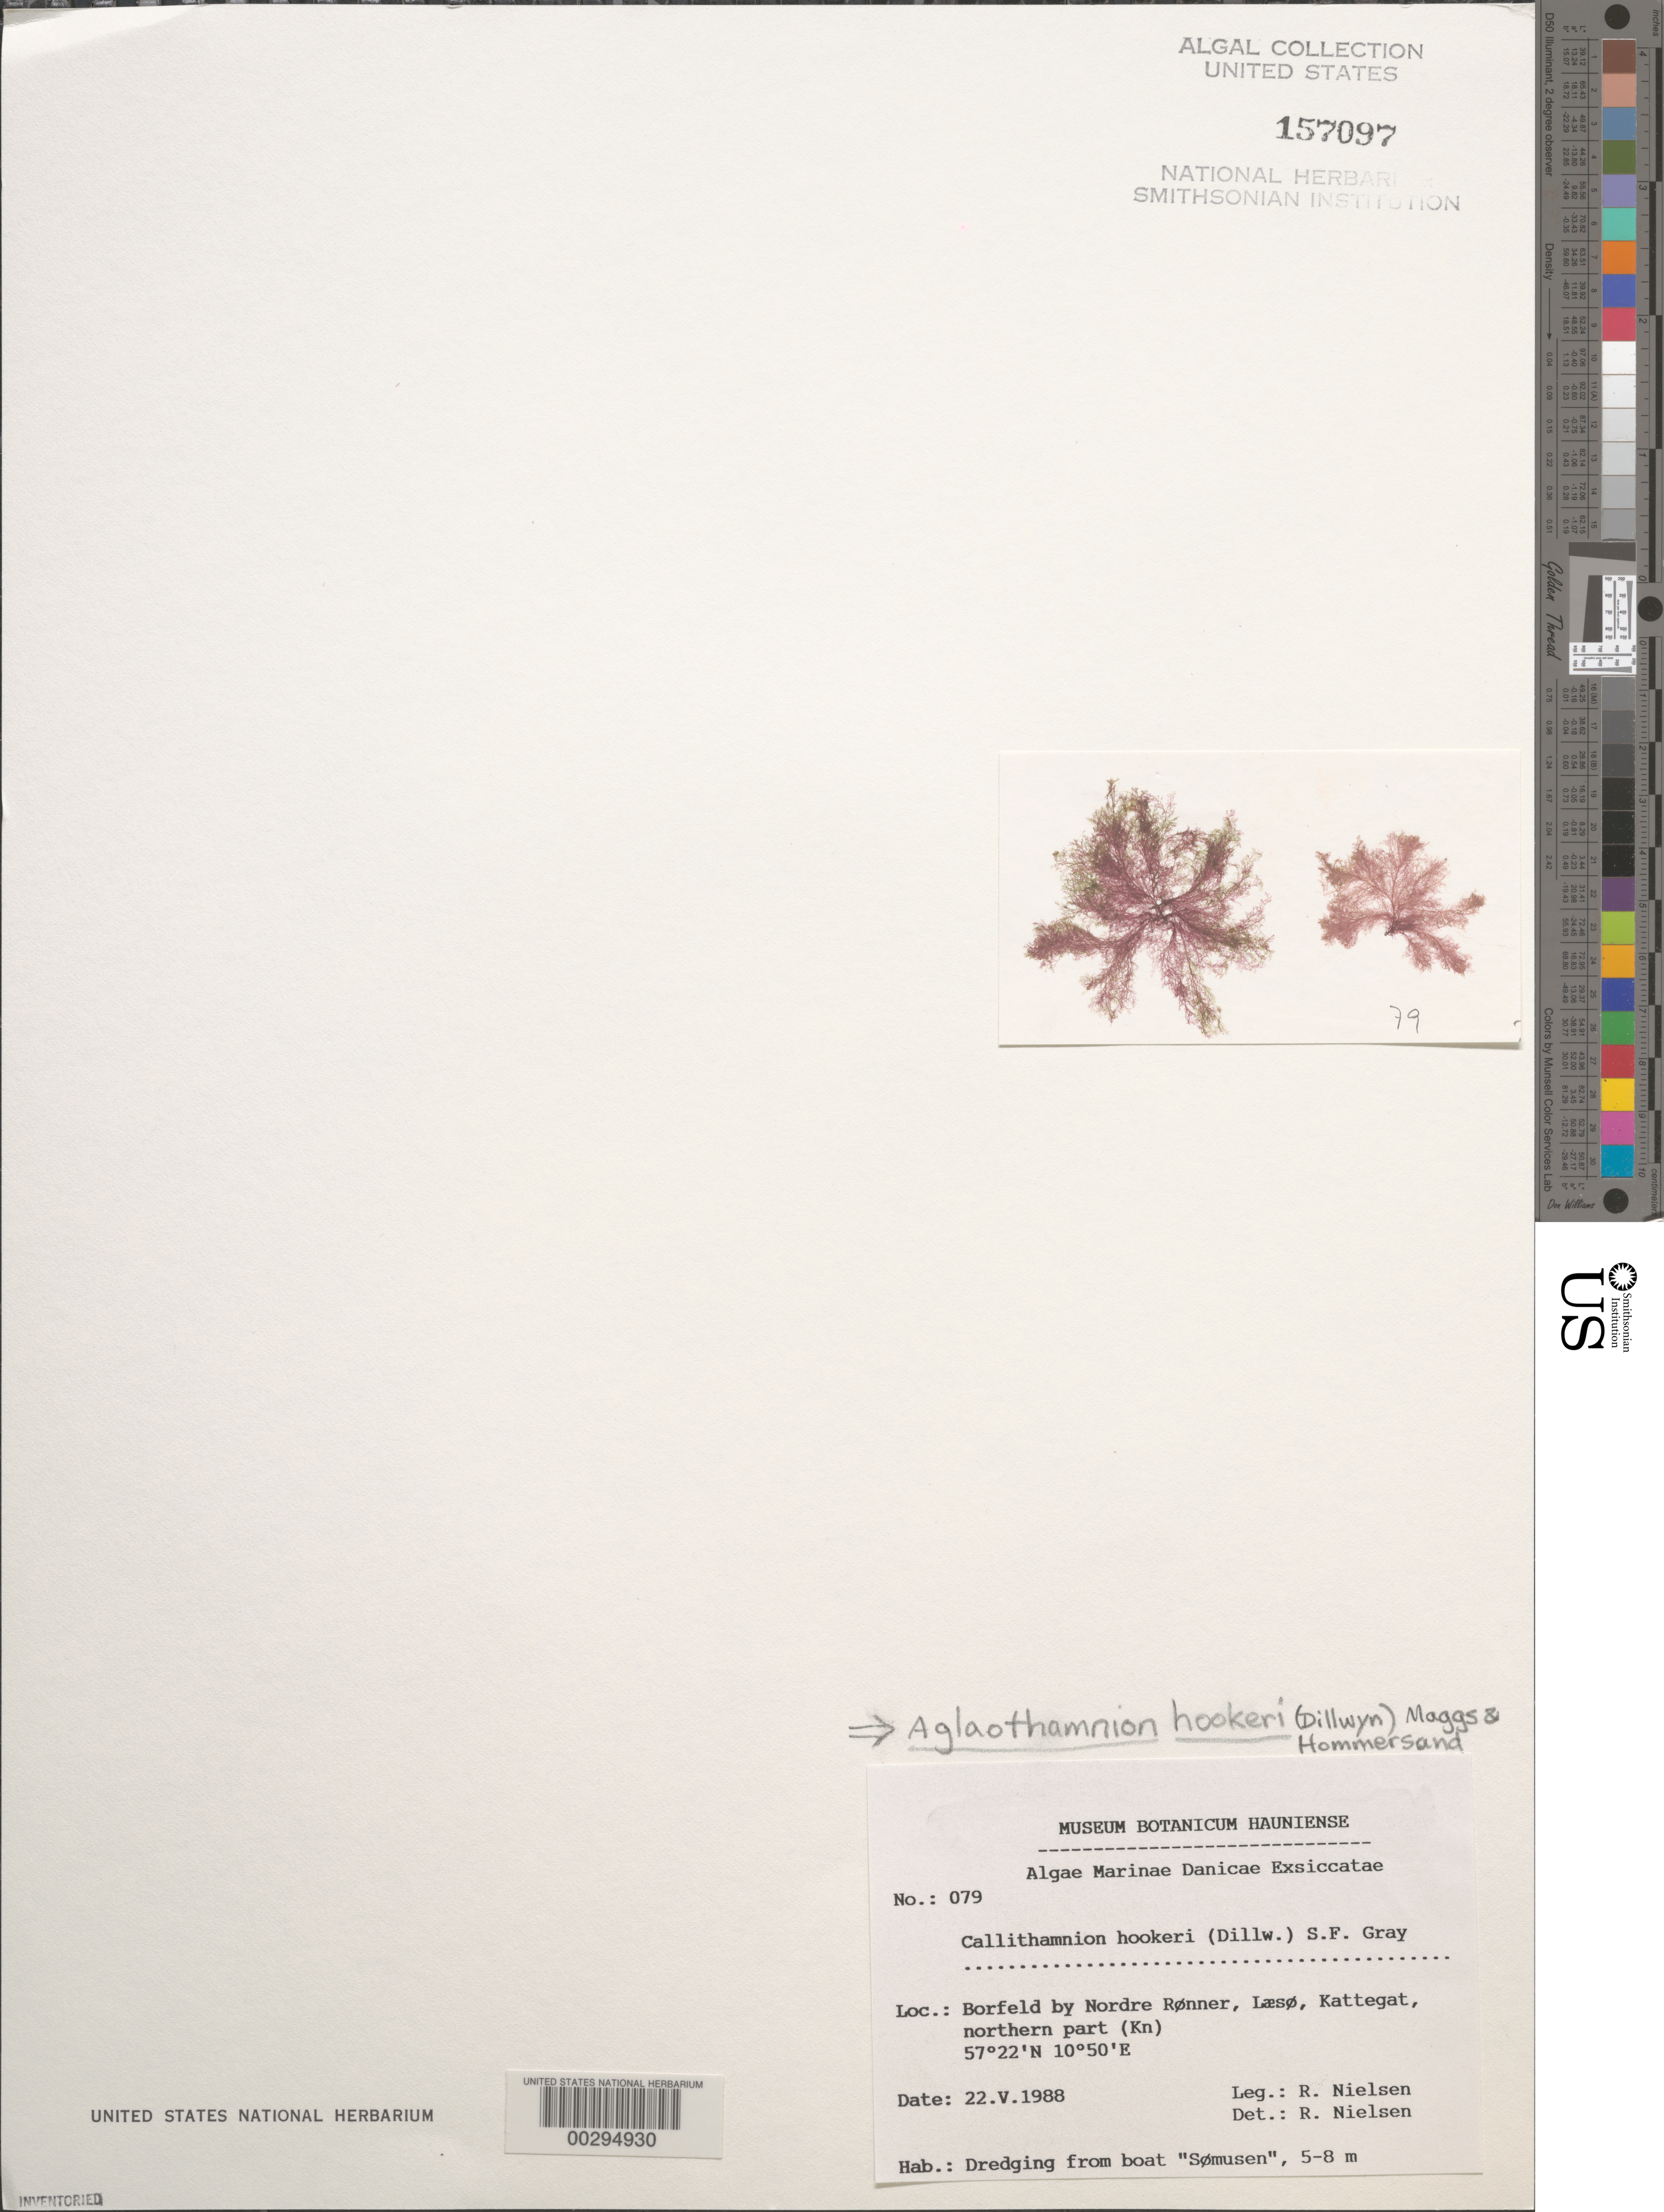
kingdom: Plantae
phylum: Rhodophyta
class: Florideophyceae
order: Ceramiales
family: Callithamniaceae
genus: Gaillona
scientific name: Gaillona hookeri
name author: (Dillwyn) A. Athanasiadis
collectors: R. Nielsen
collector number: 079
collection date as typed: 22 May 1988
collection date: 1988-05-22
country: Denmark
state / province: Nordjylland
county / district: Laeso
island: Laeso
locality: Borfeld by Nordre Ronner, Kattegat, northern part; dredged from boat "Somusen"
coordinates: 57 22' N, 10 50' E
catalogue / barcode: US 157097